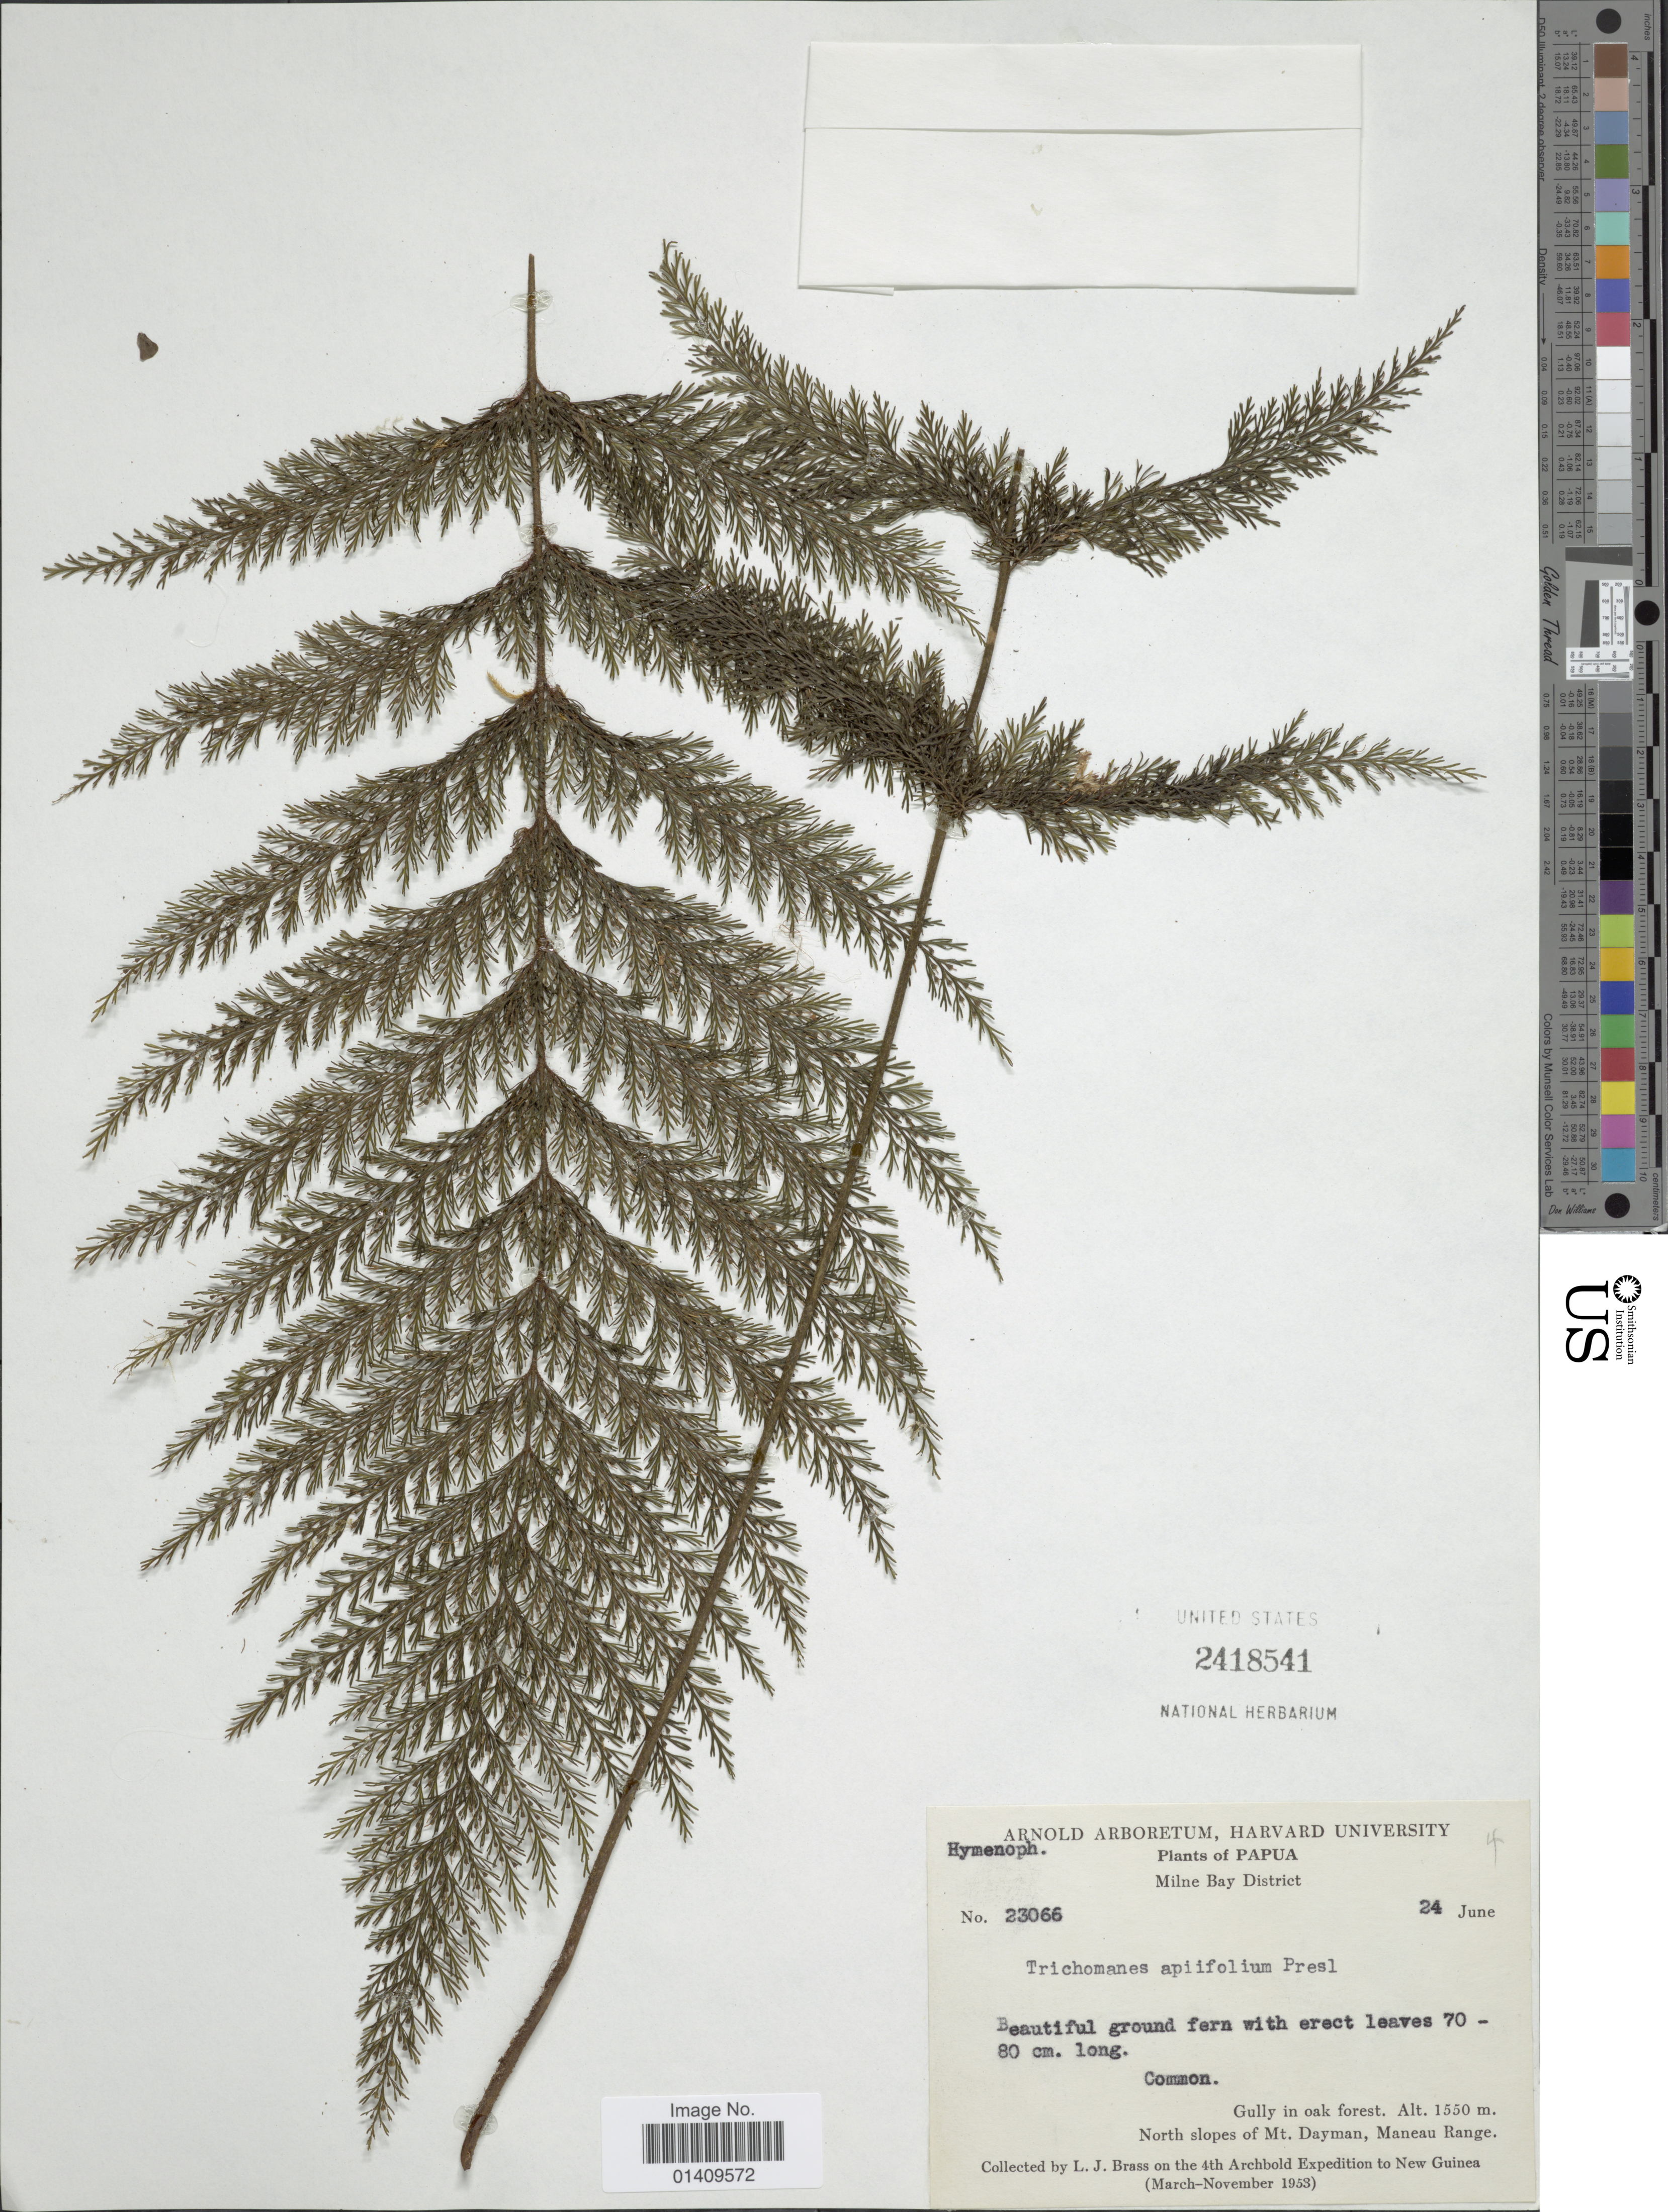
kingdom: Plantae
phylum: Tracheophyta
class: Polypodiopsida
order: Hymenophyllales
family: Hymenophyllaceae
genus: Callistopteris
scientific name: Callistopteris apiifolia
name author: (C. Presl) Copel.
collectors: L. J. Brass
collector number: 23066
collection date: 1953-06-24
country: Papua New Guinea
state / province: Milne Bay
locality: Papua milne Bay district gully in oak forest north slopes of Mt. Dayman, Maneau range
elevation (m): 1550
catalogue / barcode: US 2418541